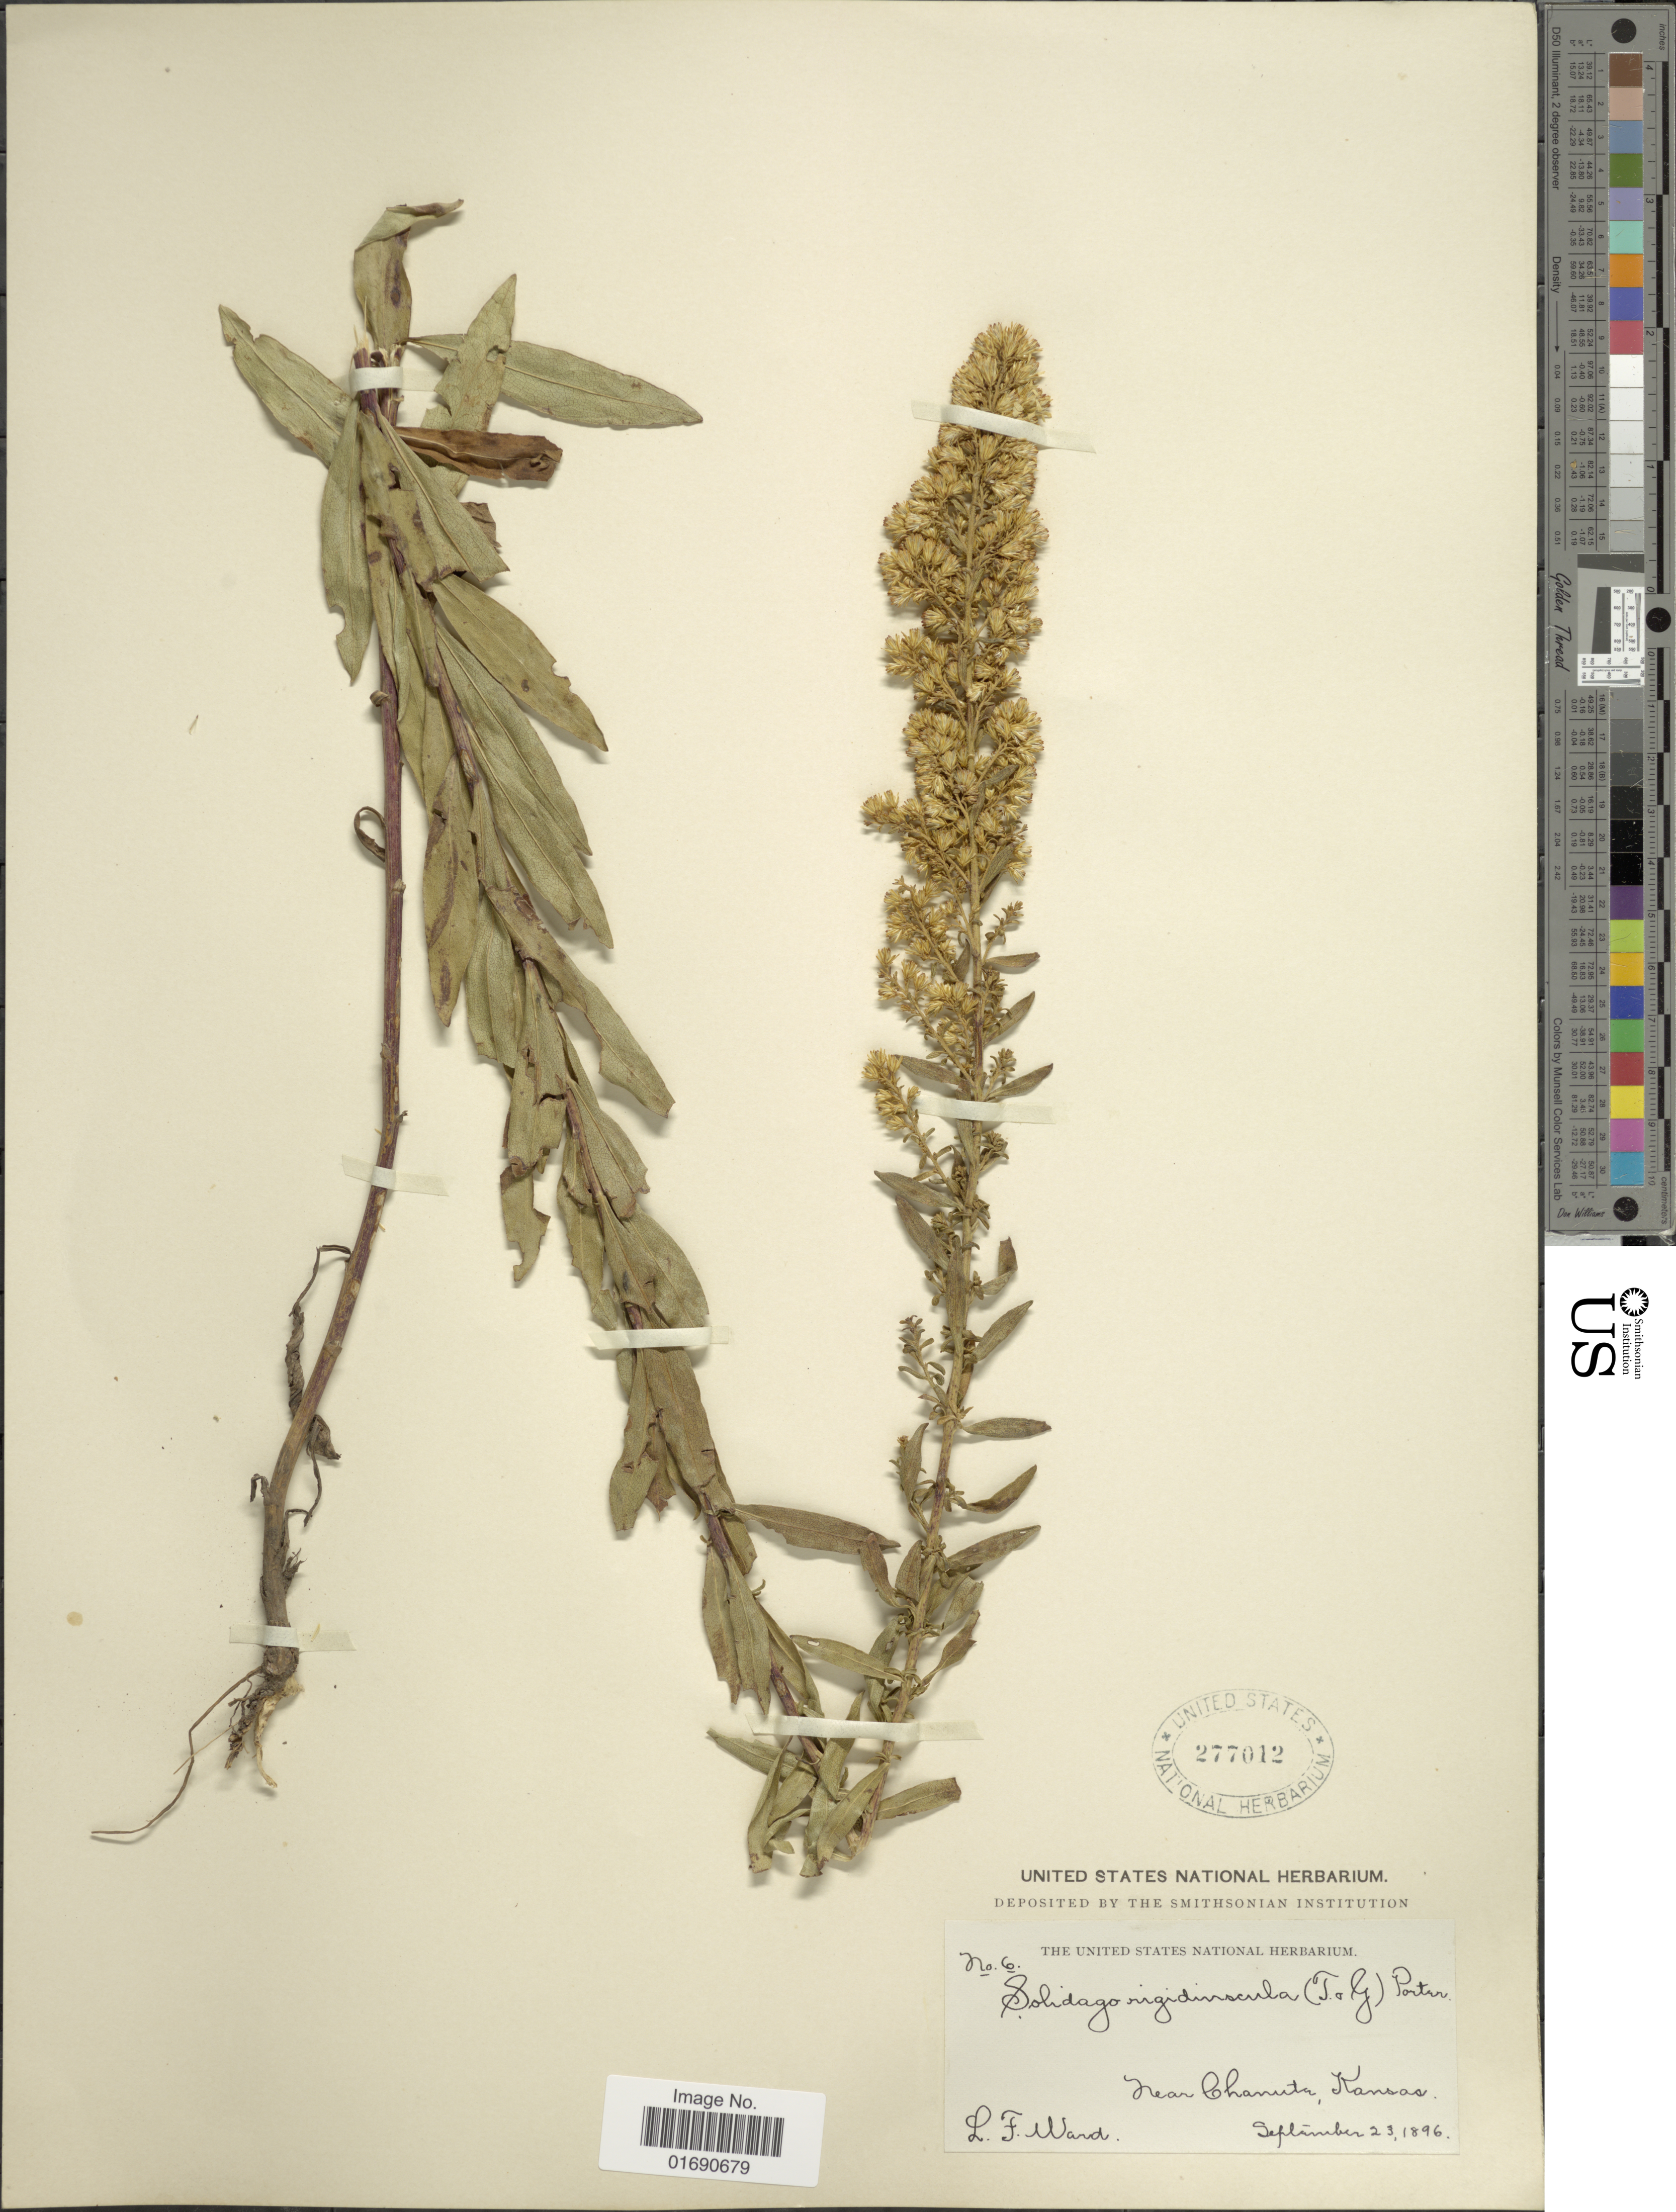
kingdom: Plantae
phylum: Tracheophyta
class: Magnoliopsida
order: Asterales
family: Asteraceae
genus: Solidago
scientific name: Solidago speciosa var. angustata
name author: Torr. & A. Gray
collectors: L. Ward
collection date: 1896-09-23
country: United States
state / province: Kansas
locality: Near Chanutz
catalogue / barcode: US 277012